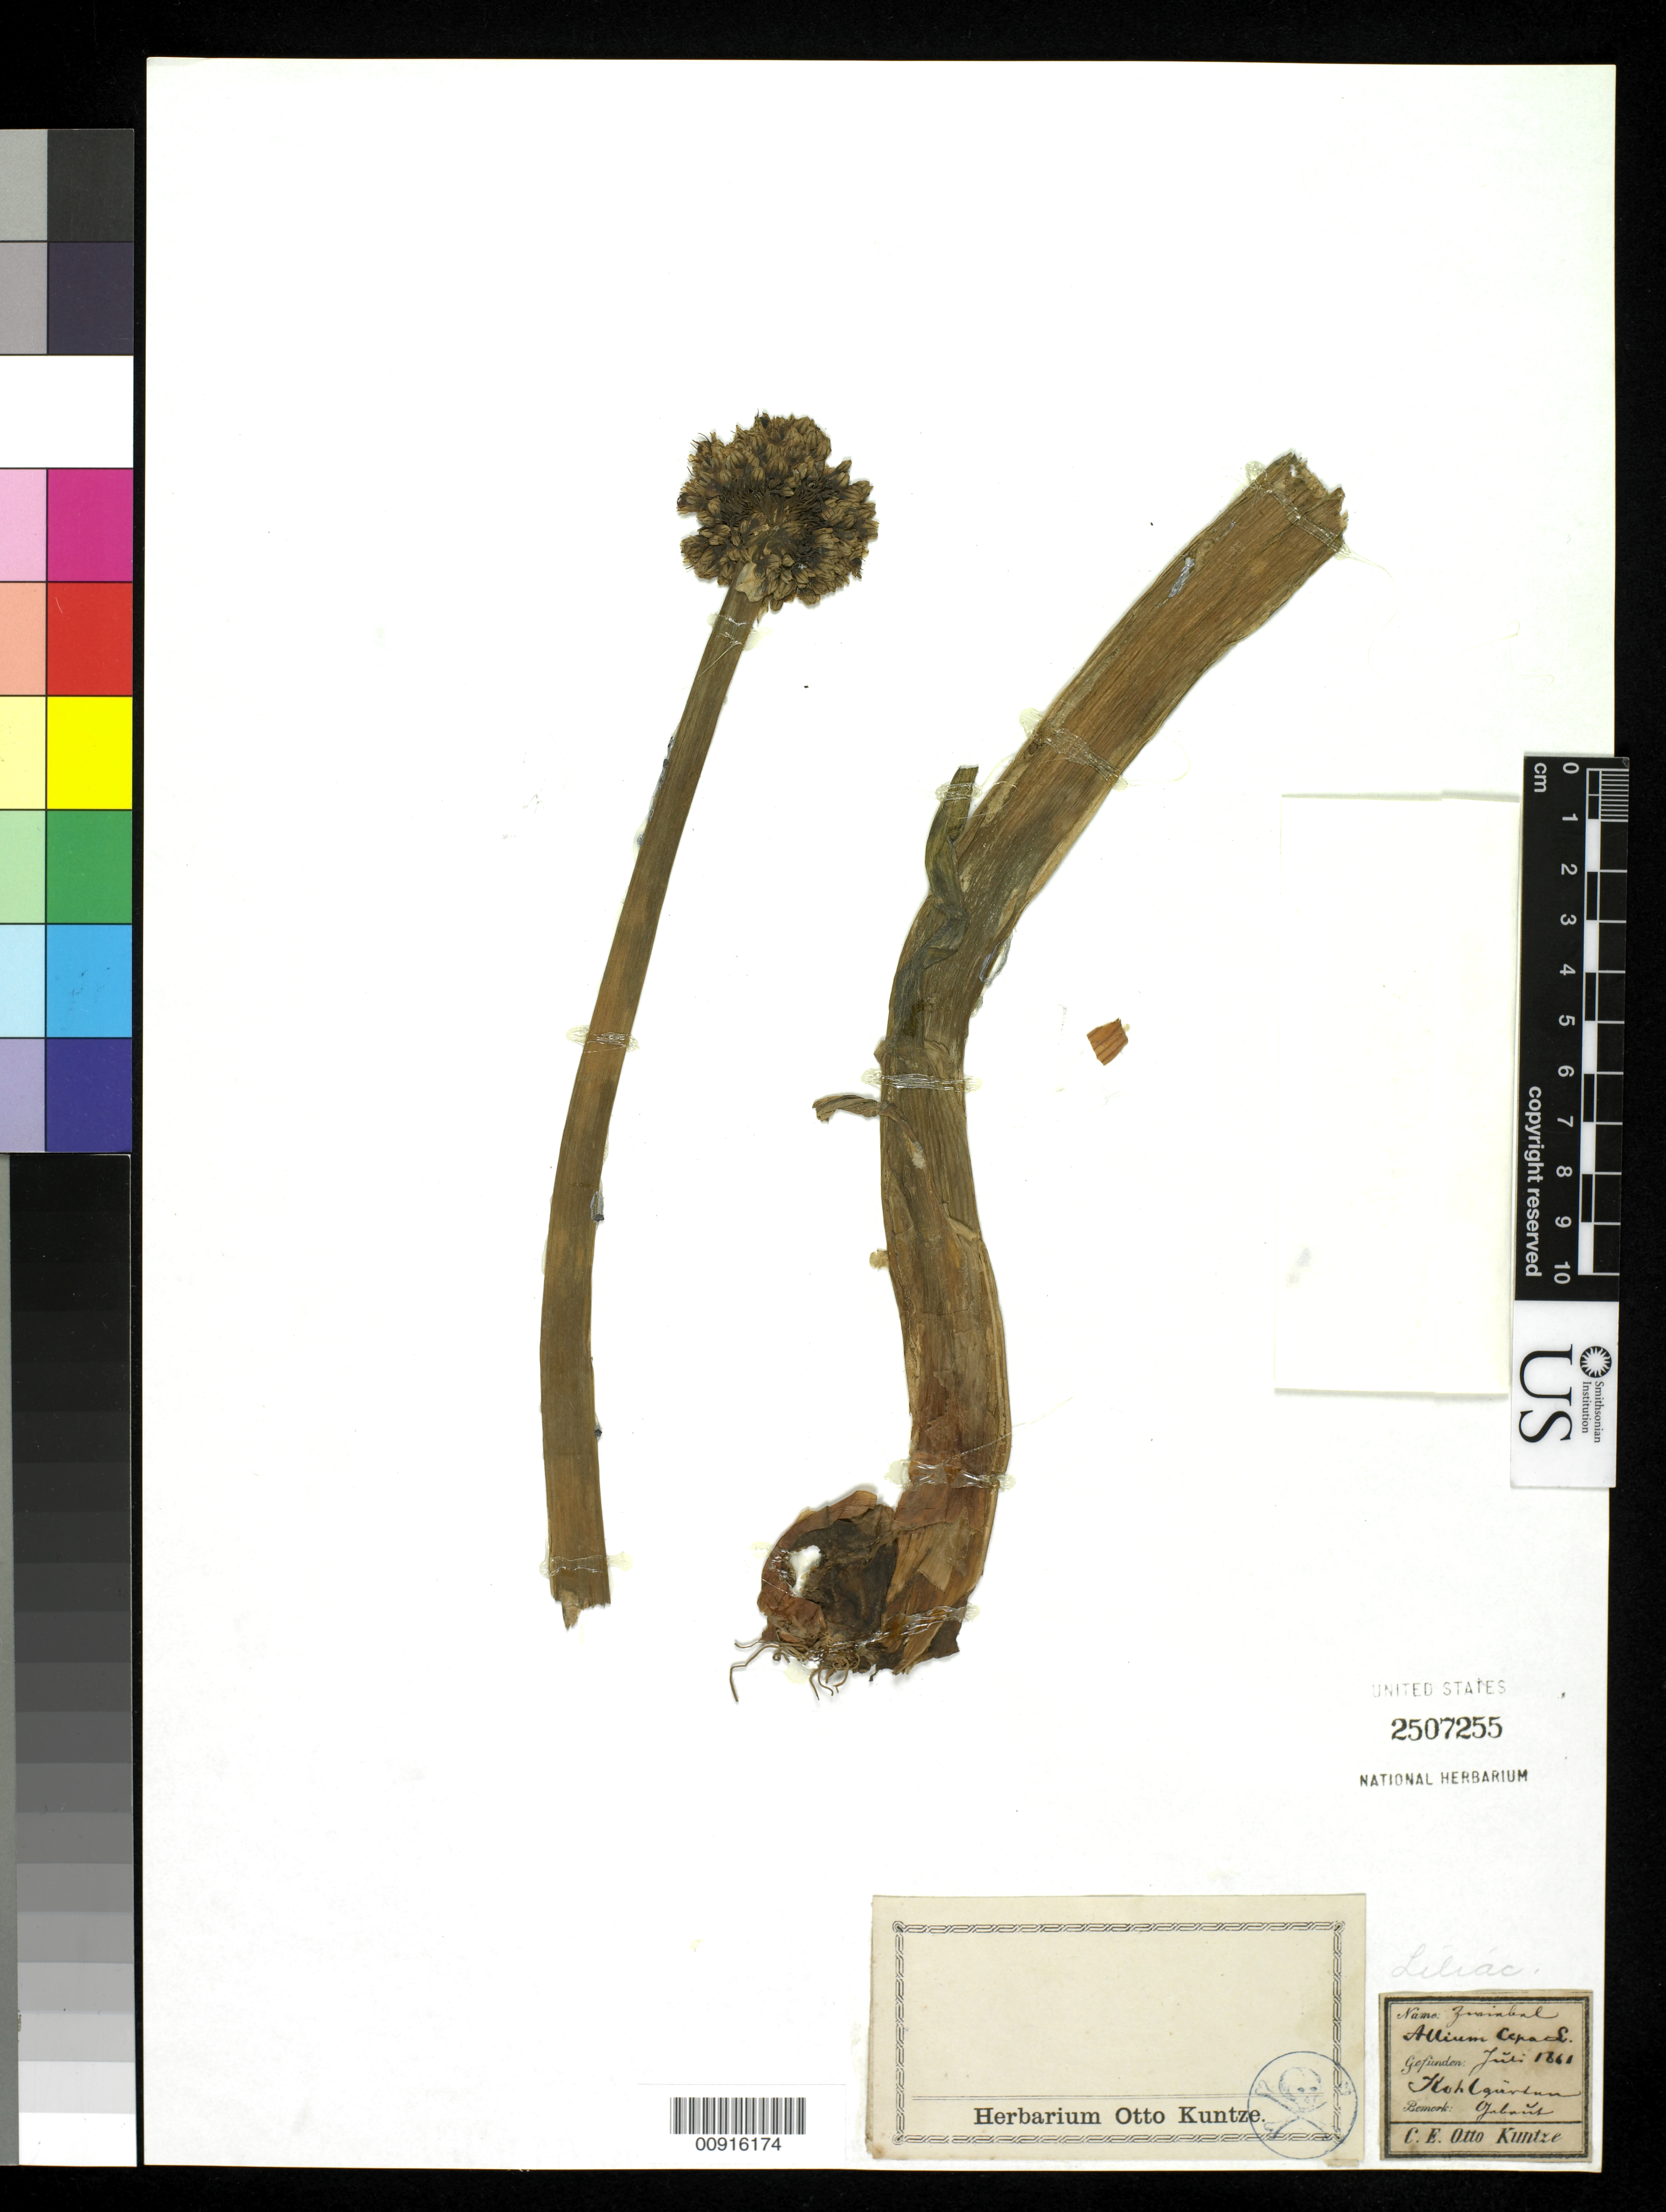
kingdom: Plantae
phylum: Tracheophyta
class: Liliopsida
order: Asparagales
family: Amaryllidaceae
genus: Allium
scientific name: Allium cepa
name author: L.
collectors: C.E.O. Kuntze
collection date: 1861-07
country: Germany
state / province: Hamburg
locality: Kohlgarten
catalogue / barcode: US 2507255